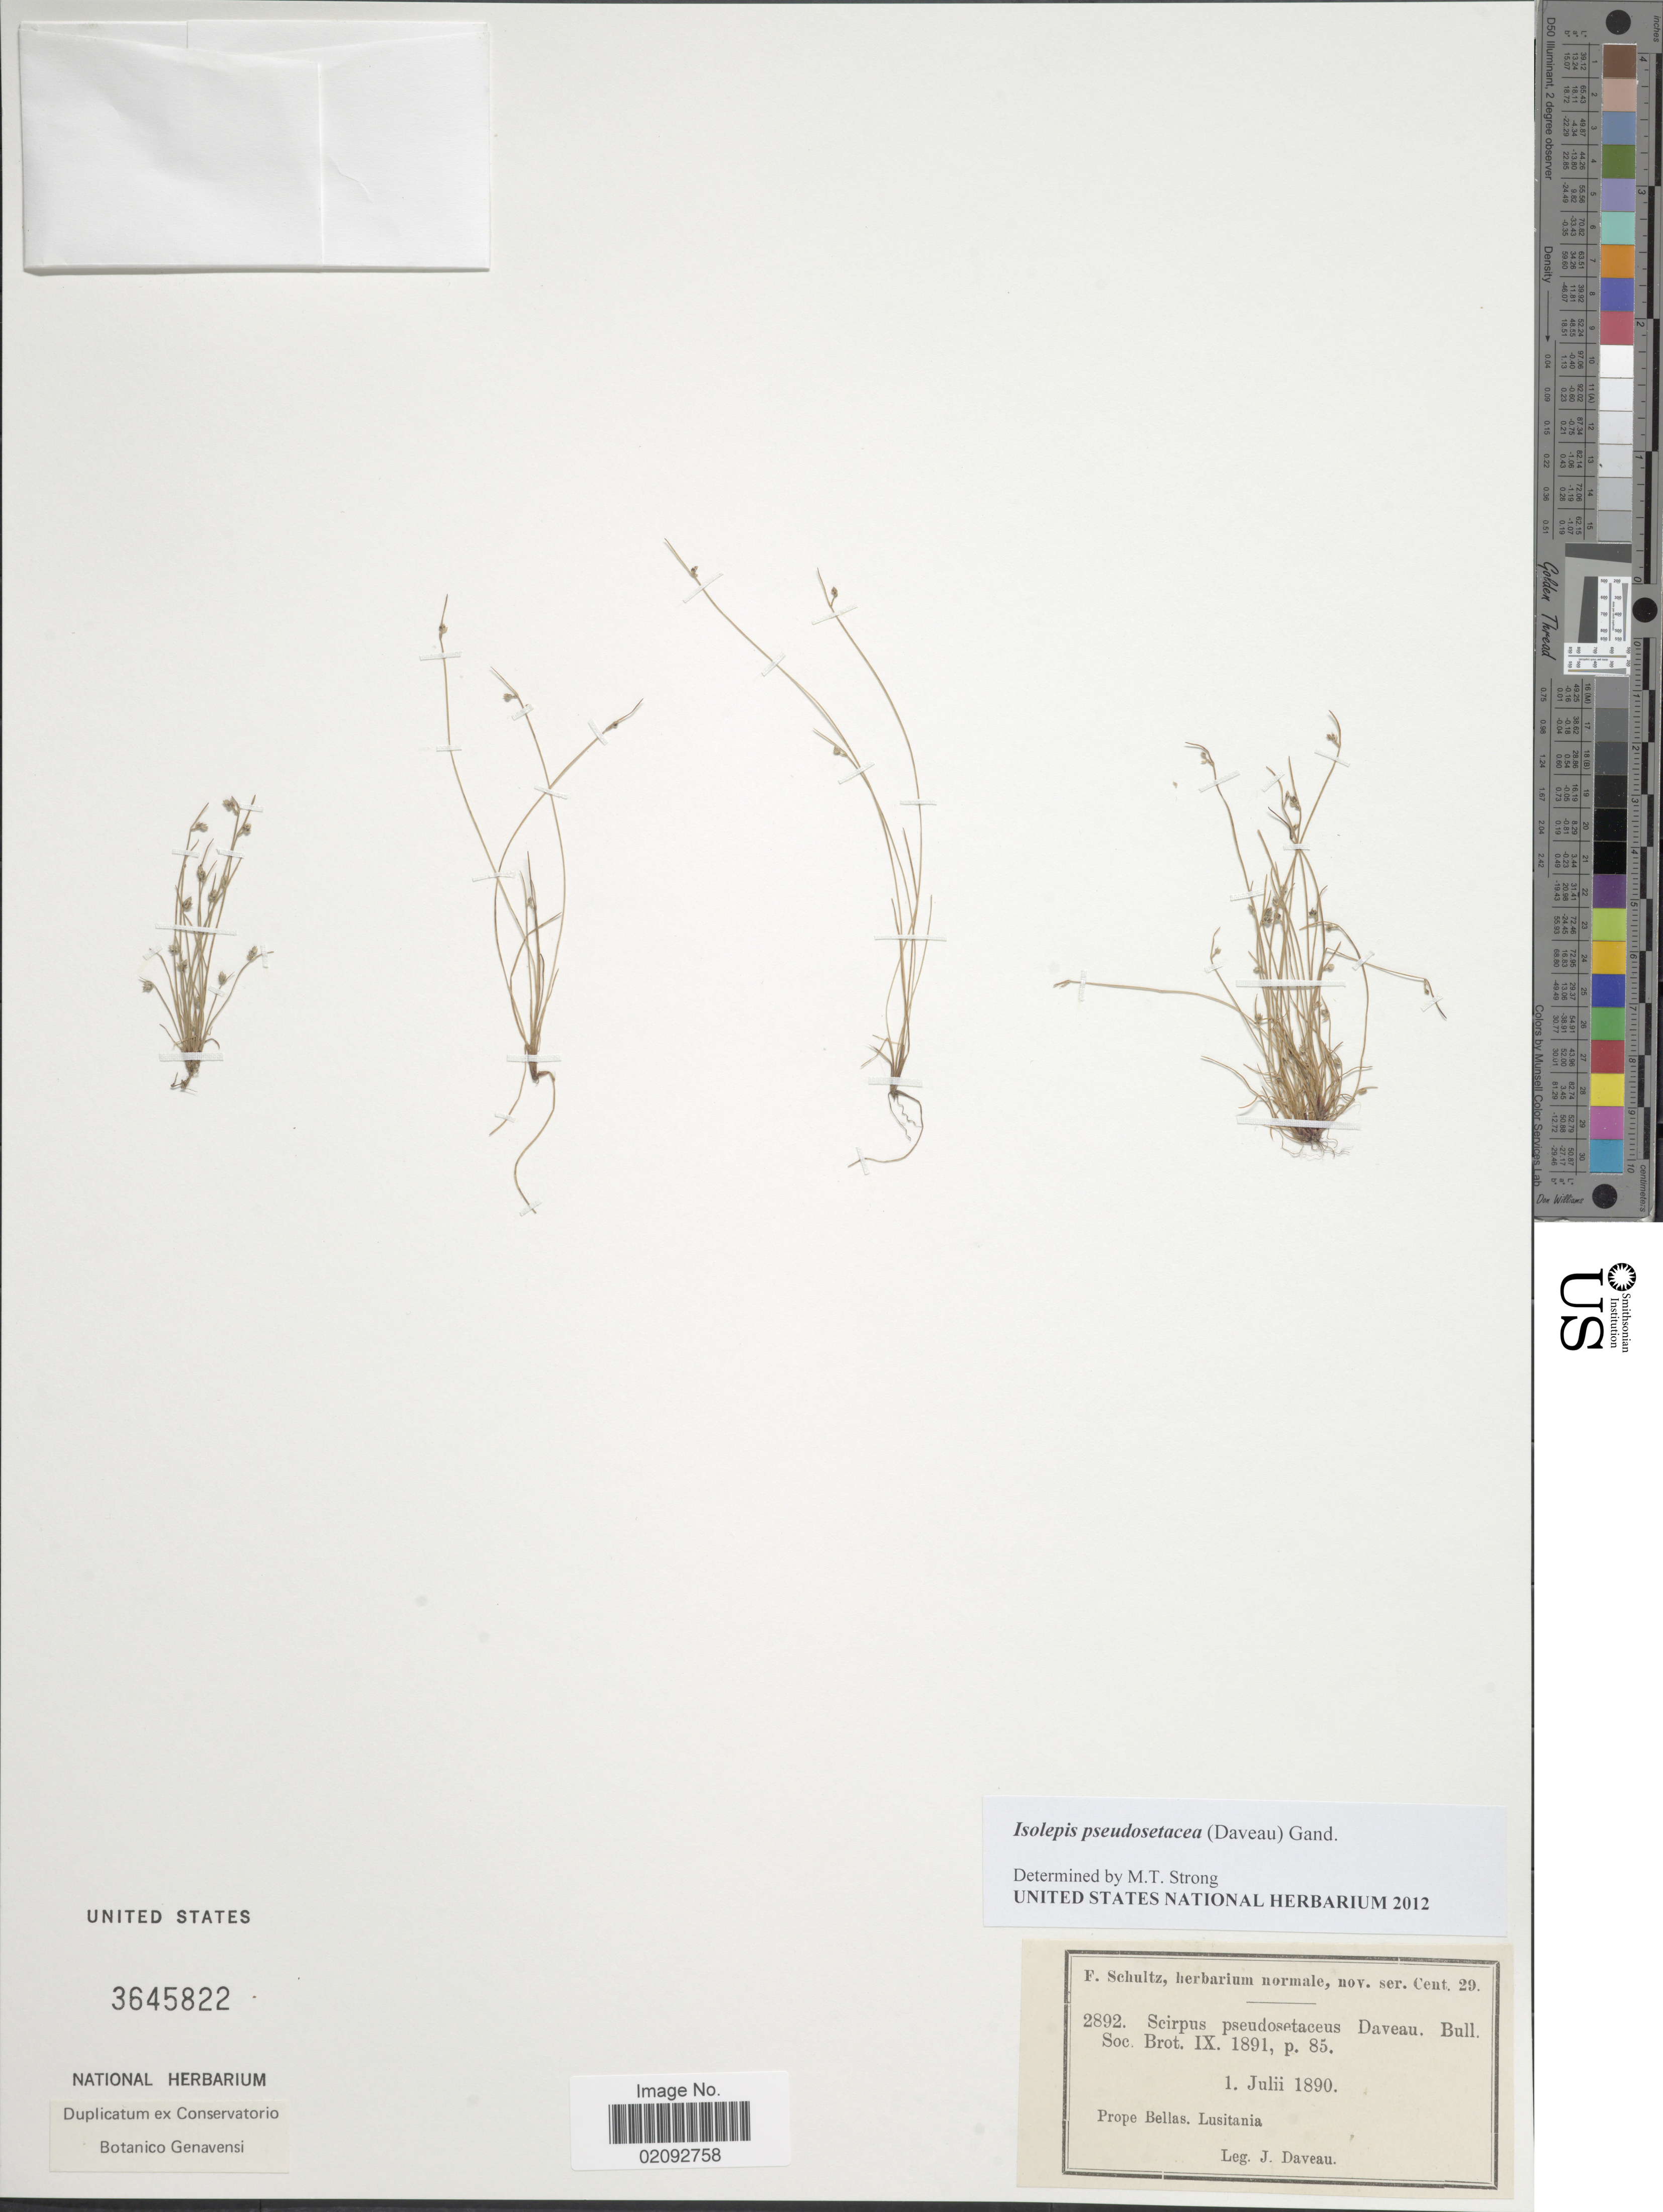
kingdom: Plantae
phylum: Tracheophyta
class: Liliopsida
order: Poales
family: Cyperaceae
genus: Isolepis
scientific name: Isolepis pseudosetacea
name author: (Daveau) Gand.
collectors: J. Daveau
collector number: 2892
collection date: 1890-07-01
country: Portugal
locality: Prope Bellas, Lusitania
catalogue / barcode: US 3645822